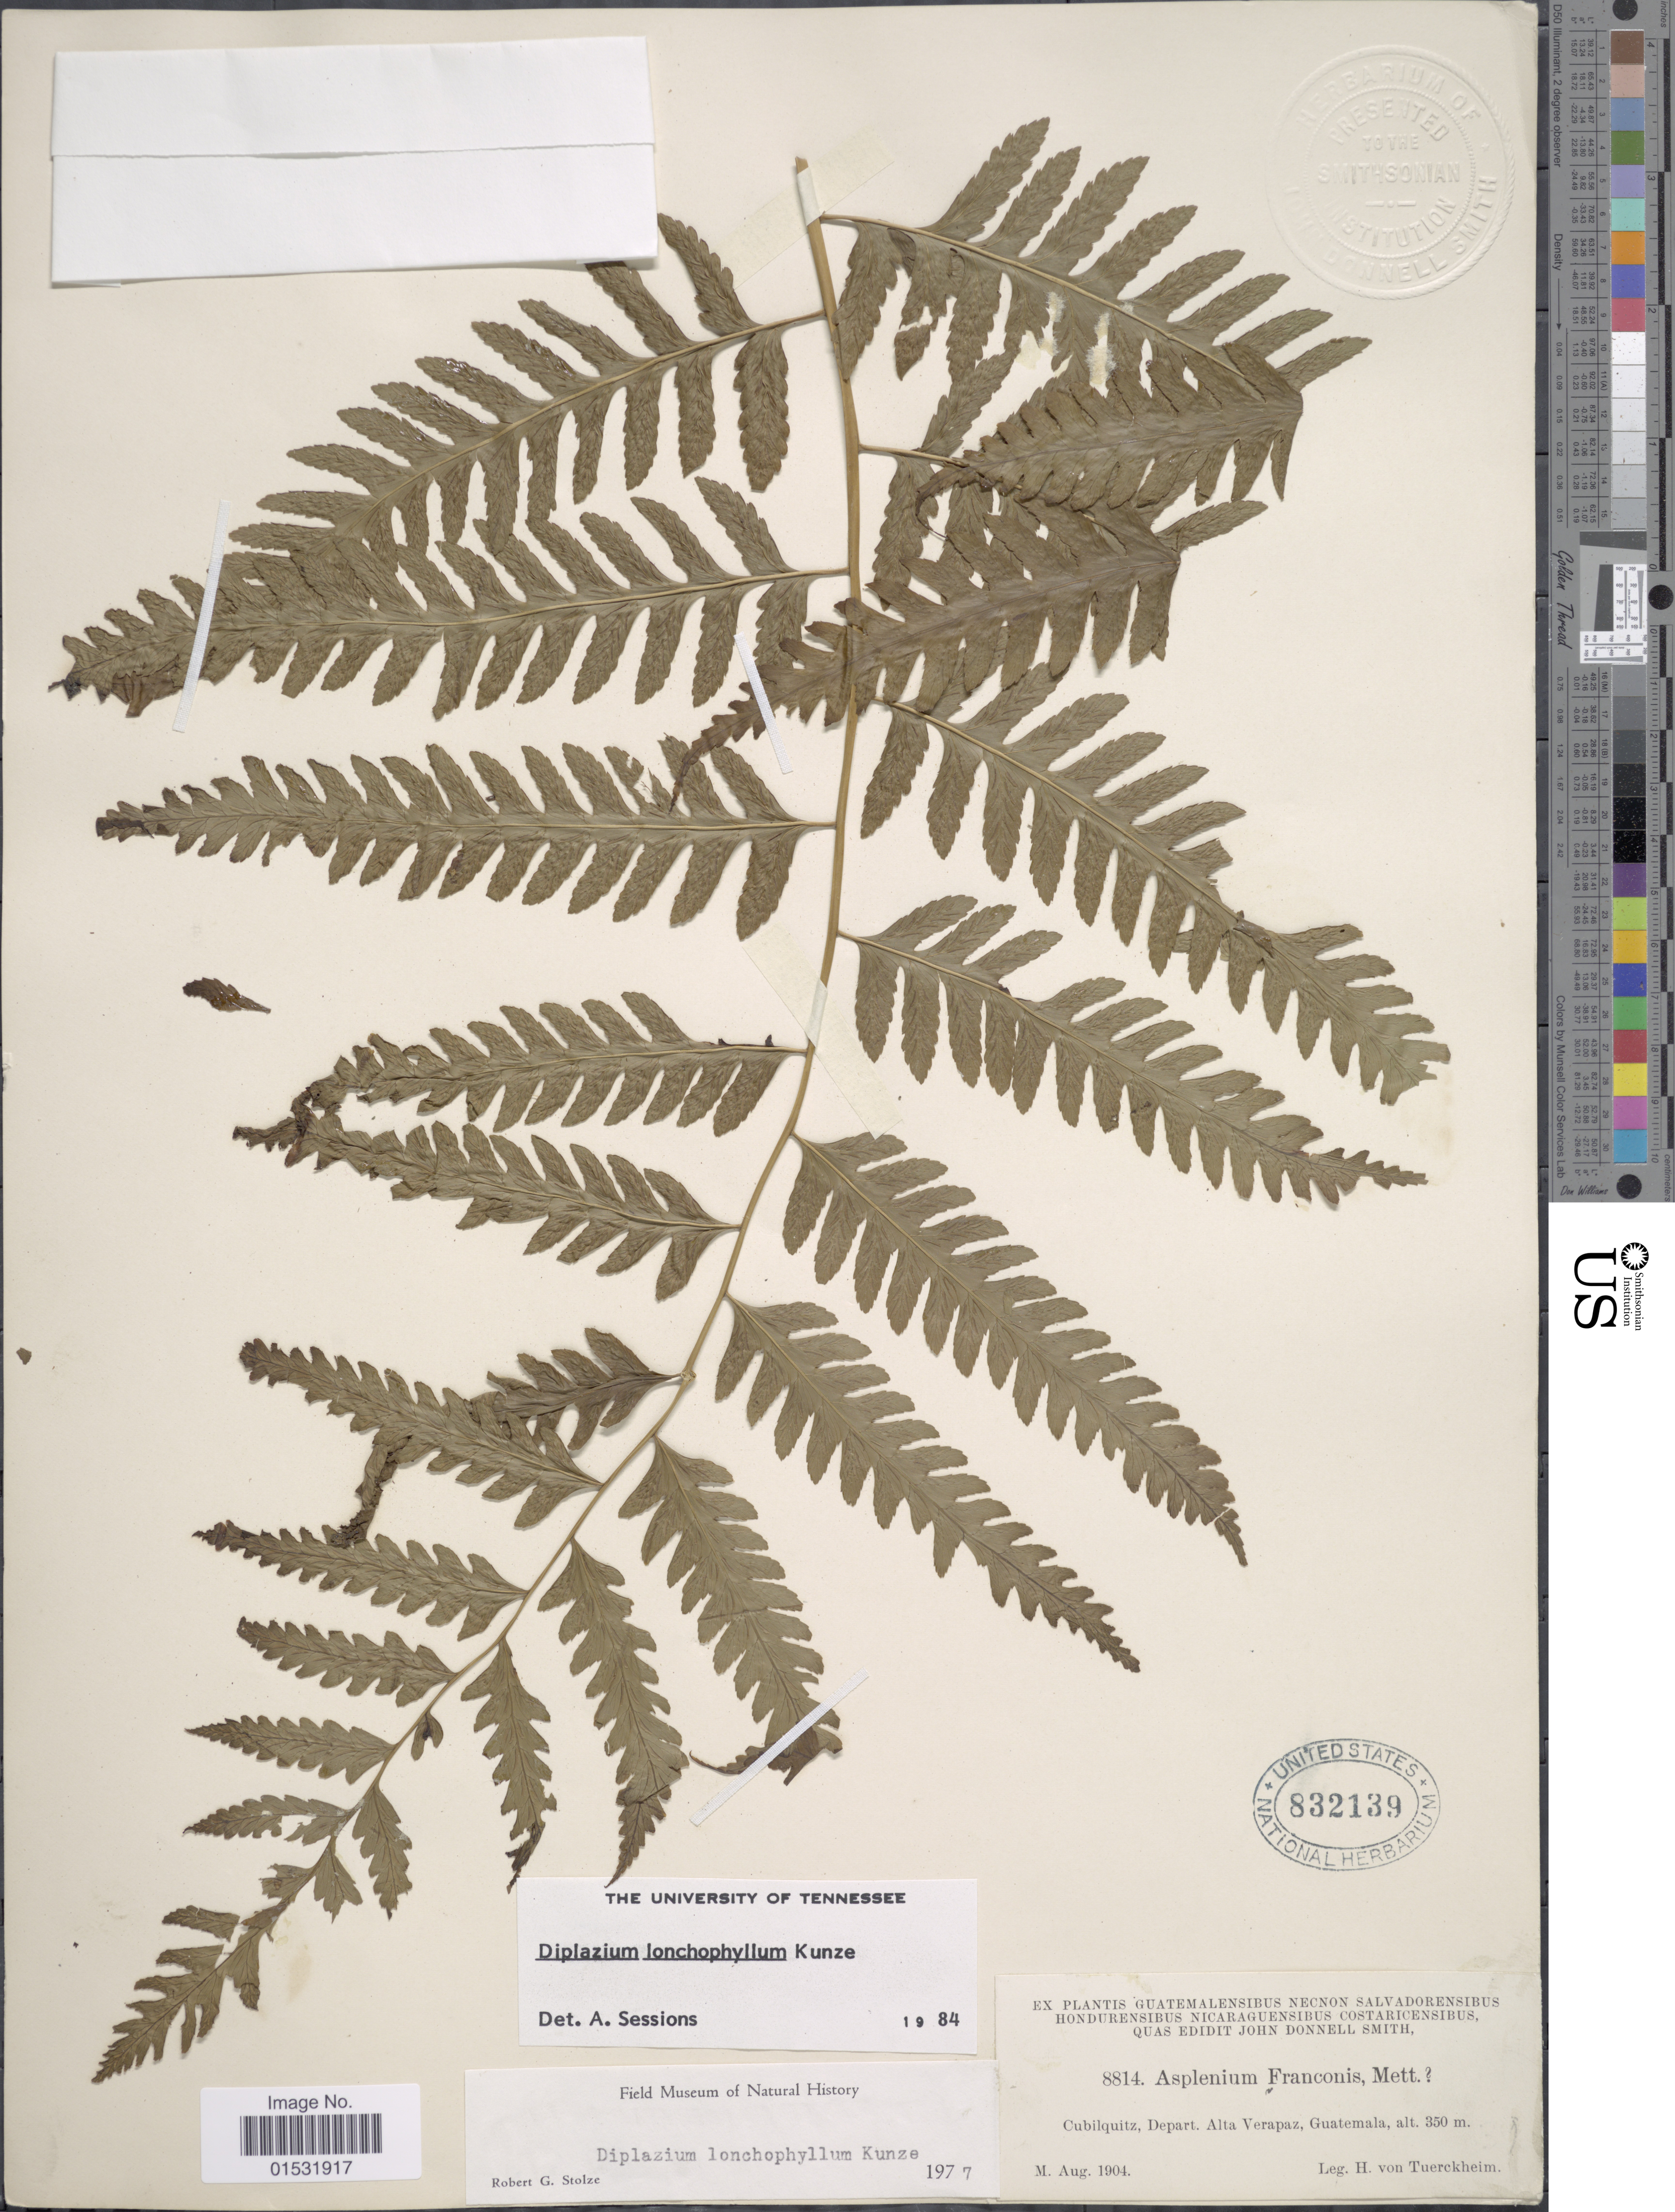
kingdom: Plantae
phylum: Tracheophyta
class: Polypodiopsida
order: Polypodiales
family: Athyriaceae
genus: Diplazium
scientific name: Diplazium lonchophyllum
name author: Kunze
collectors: H. von Türckheim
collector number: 8814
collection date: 1904-08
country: Guatemala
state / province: Alta Verapaz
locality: Cubilquitz, Guatemala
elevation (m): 350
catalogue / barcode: US 832139